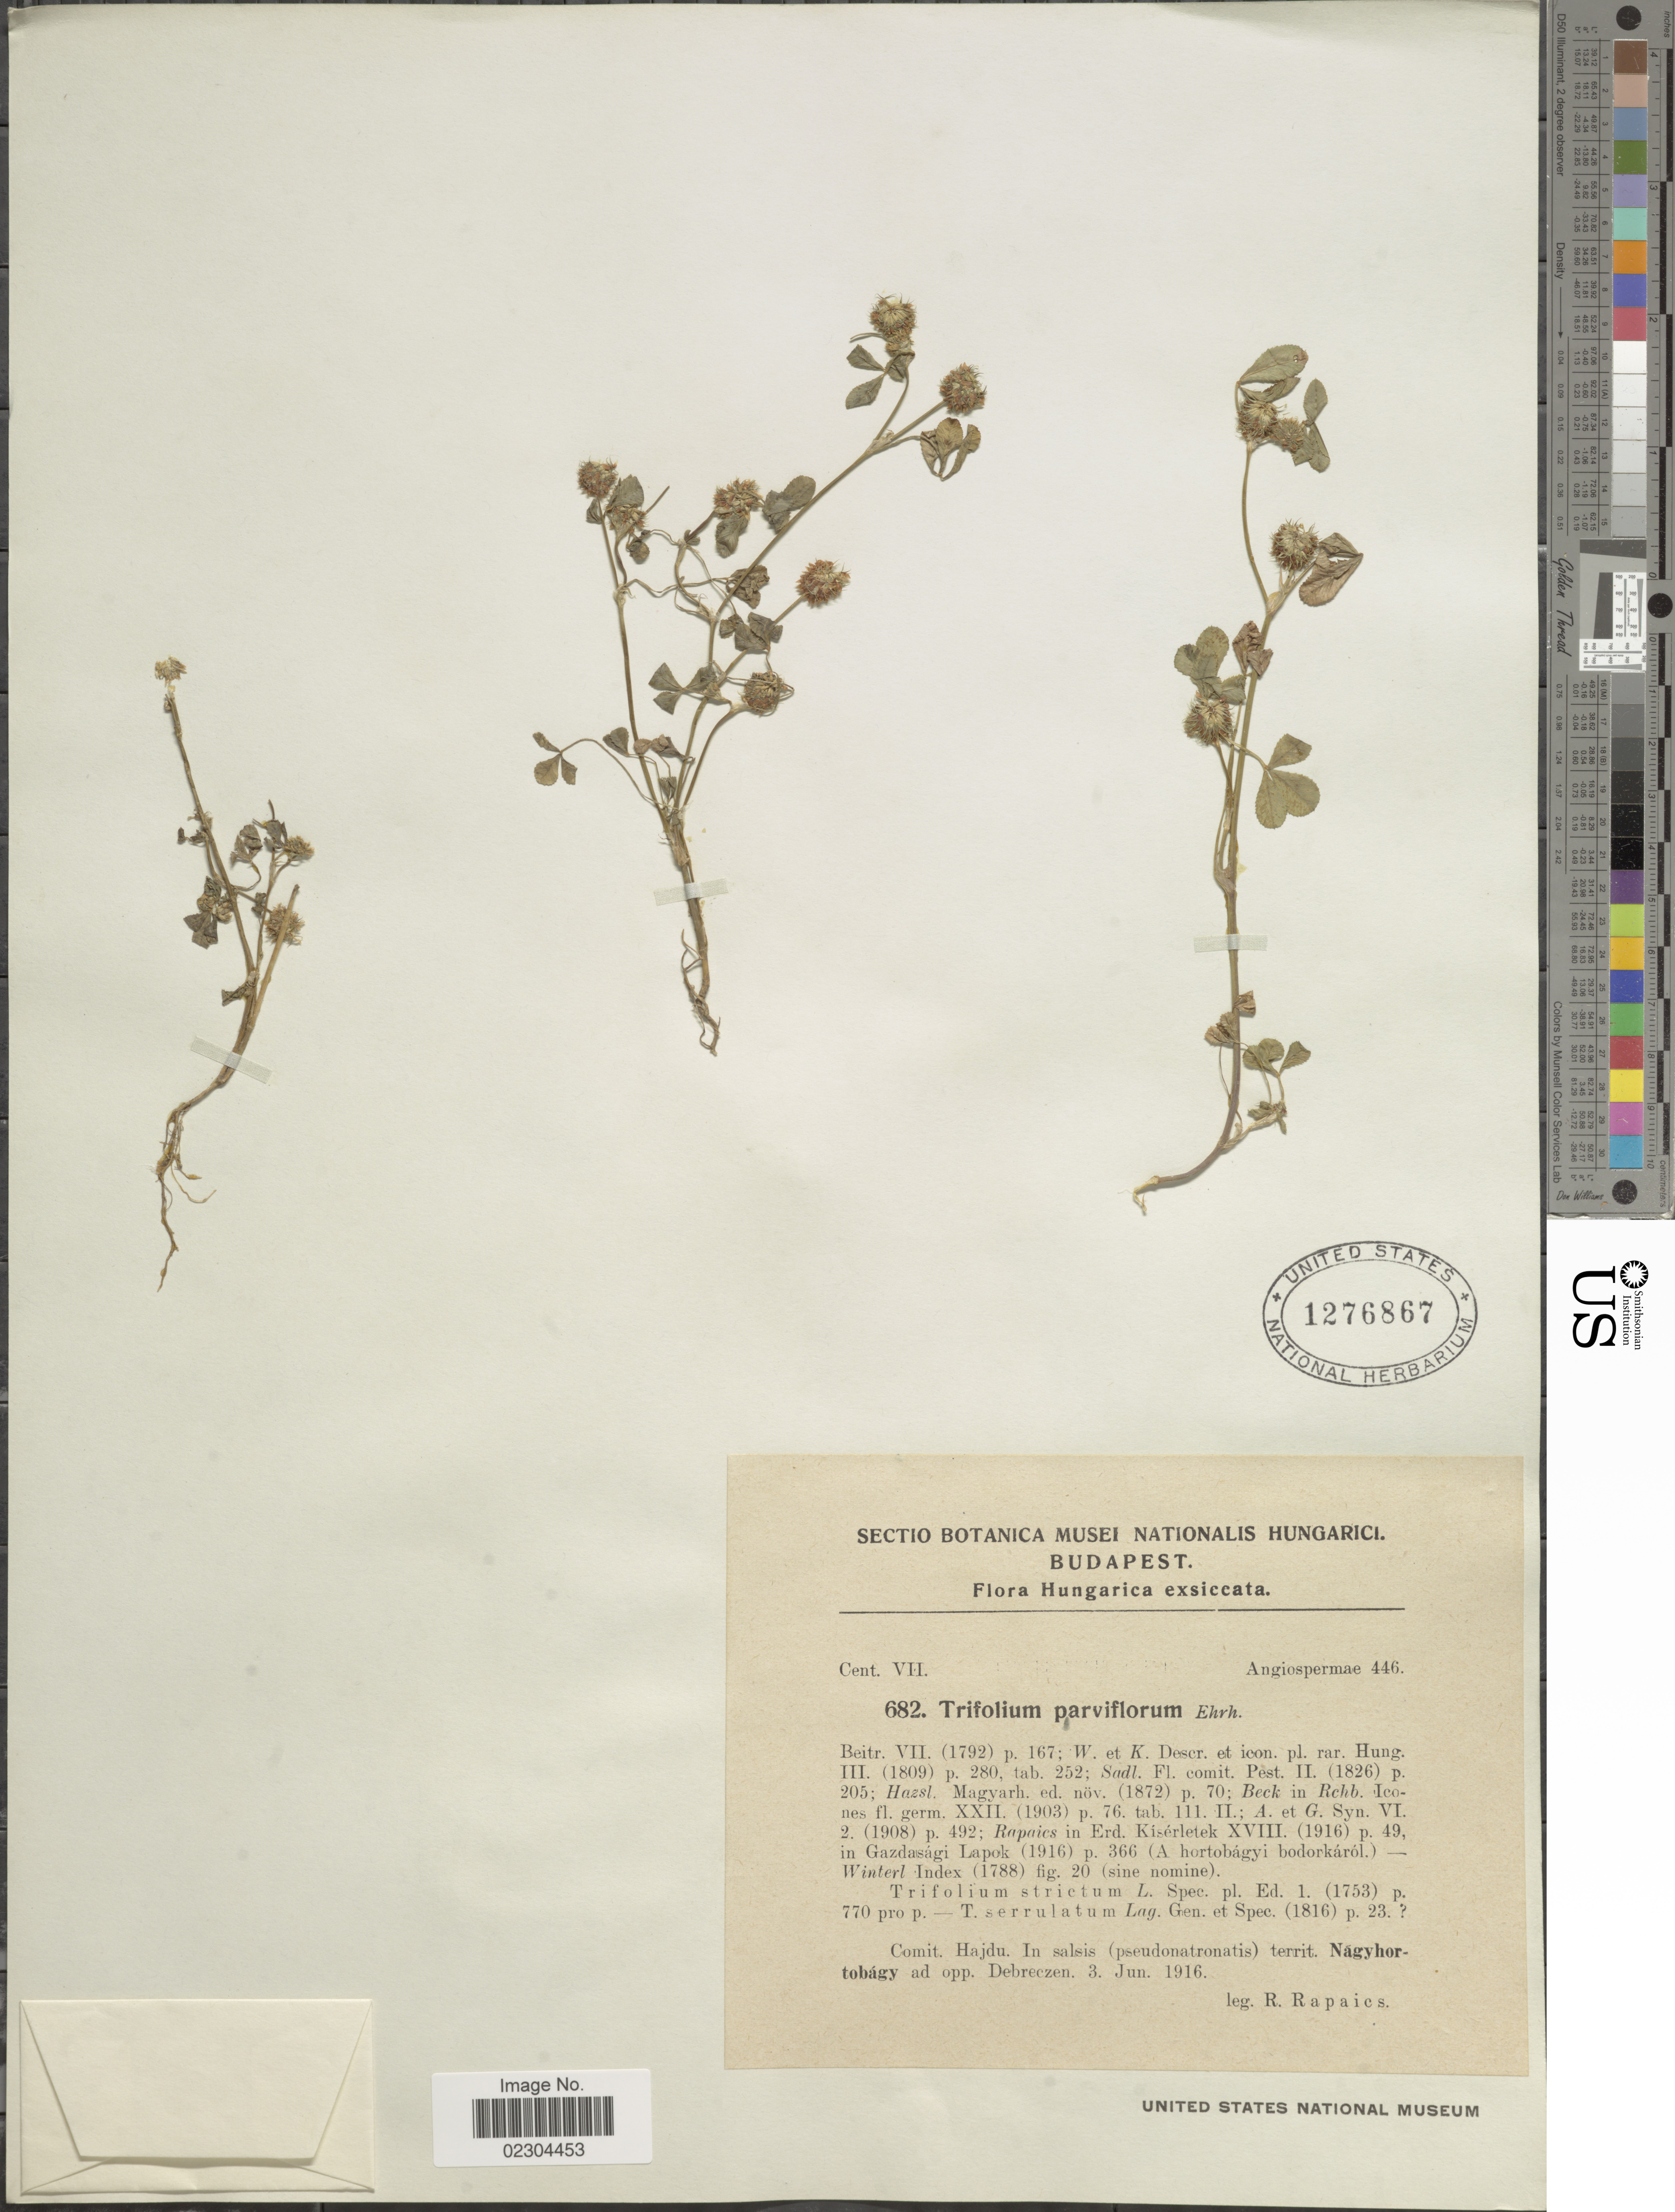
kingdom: Plantae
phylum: Tracheophyta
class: Magnoliopsida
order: Fabales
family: Fabaceae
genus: Trifolium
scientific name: Trifolium parviflorum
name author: Ehrh.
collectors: R. Rapaics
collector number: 682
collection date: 1916-06-03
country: Hungary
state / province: Debrecen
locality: Comit Hajdu. In salsis (pseudonatronatis) territ Nagyhortobagy ad opp Debreczen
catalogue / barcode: US 1276867